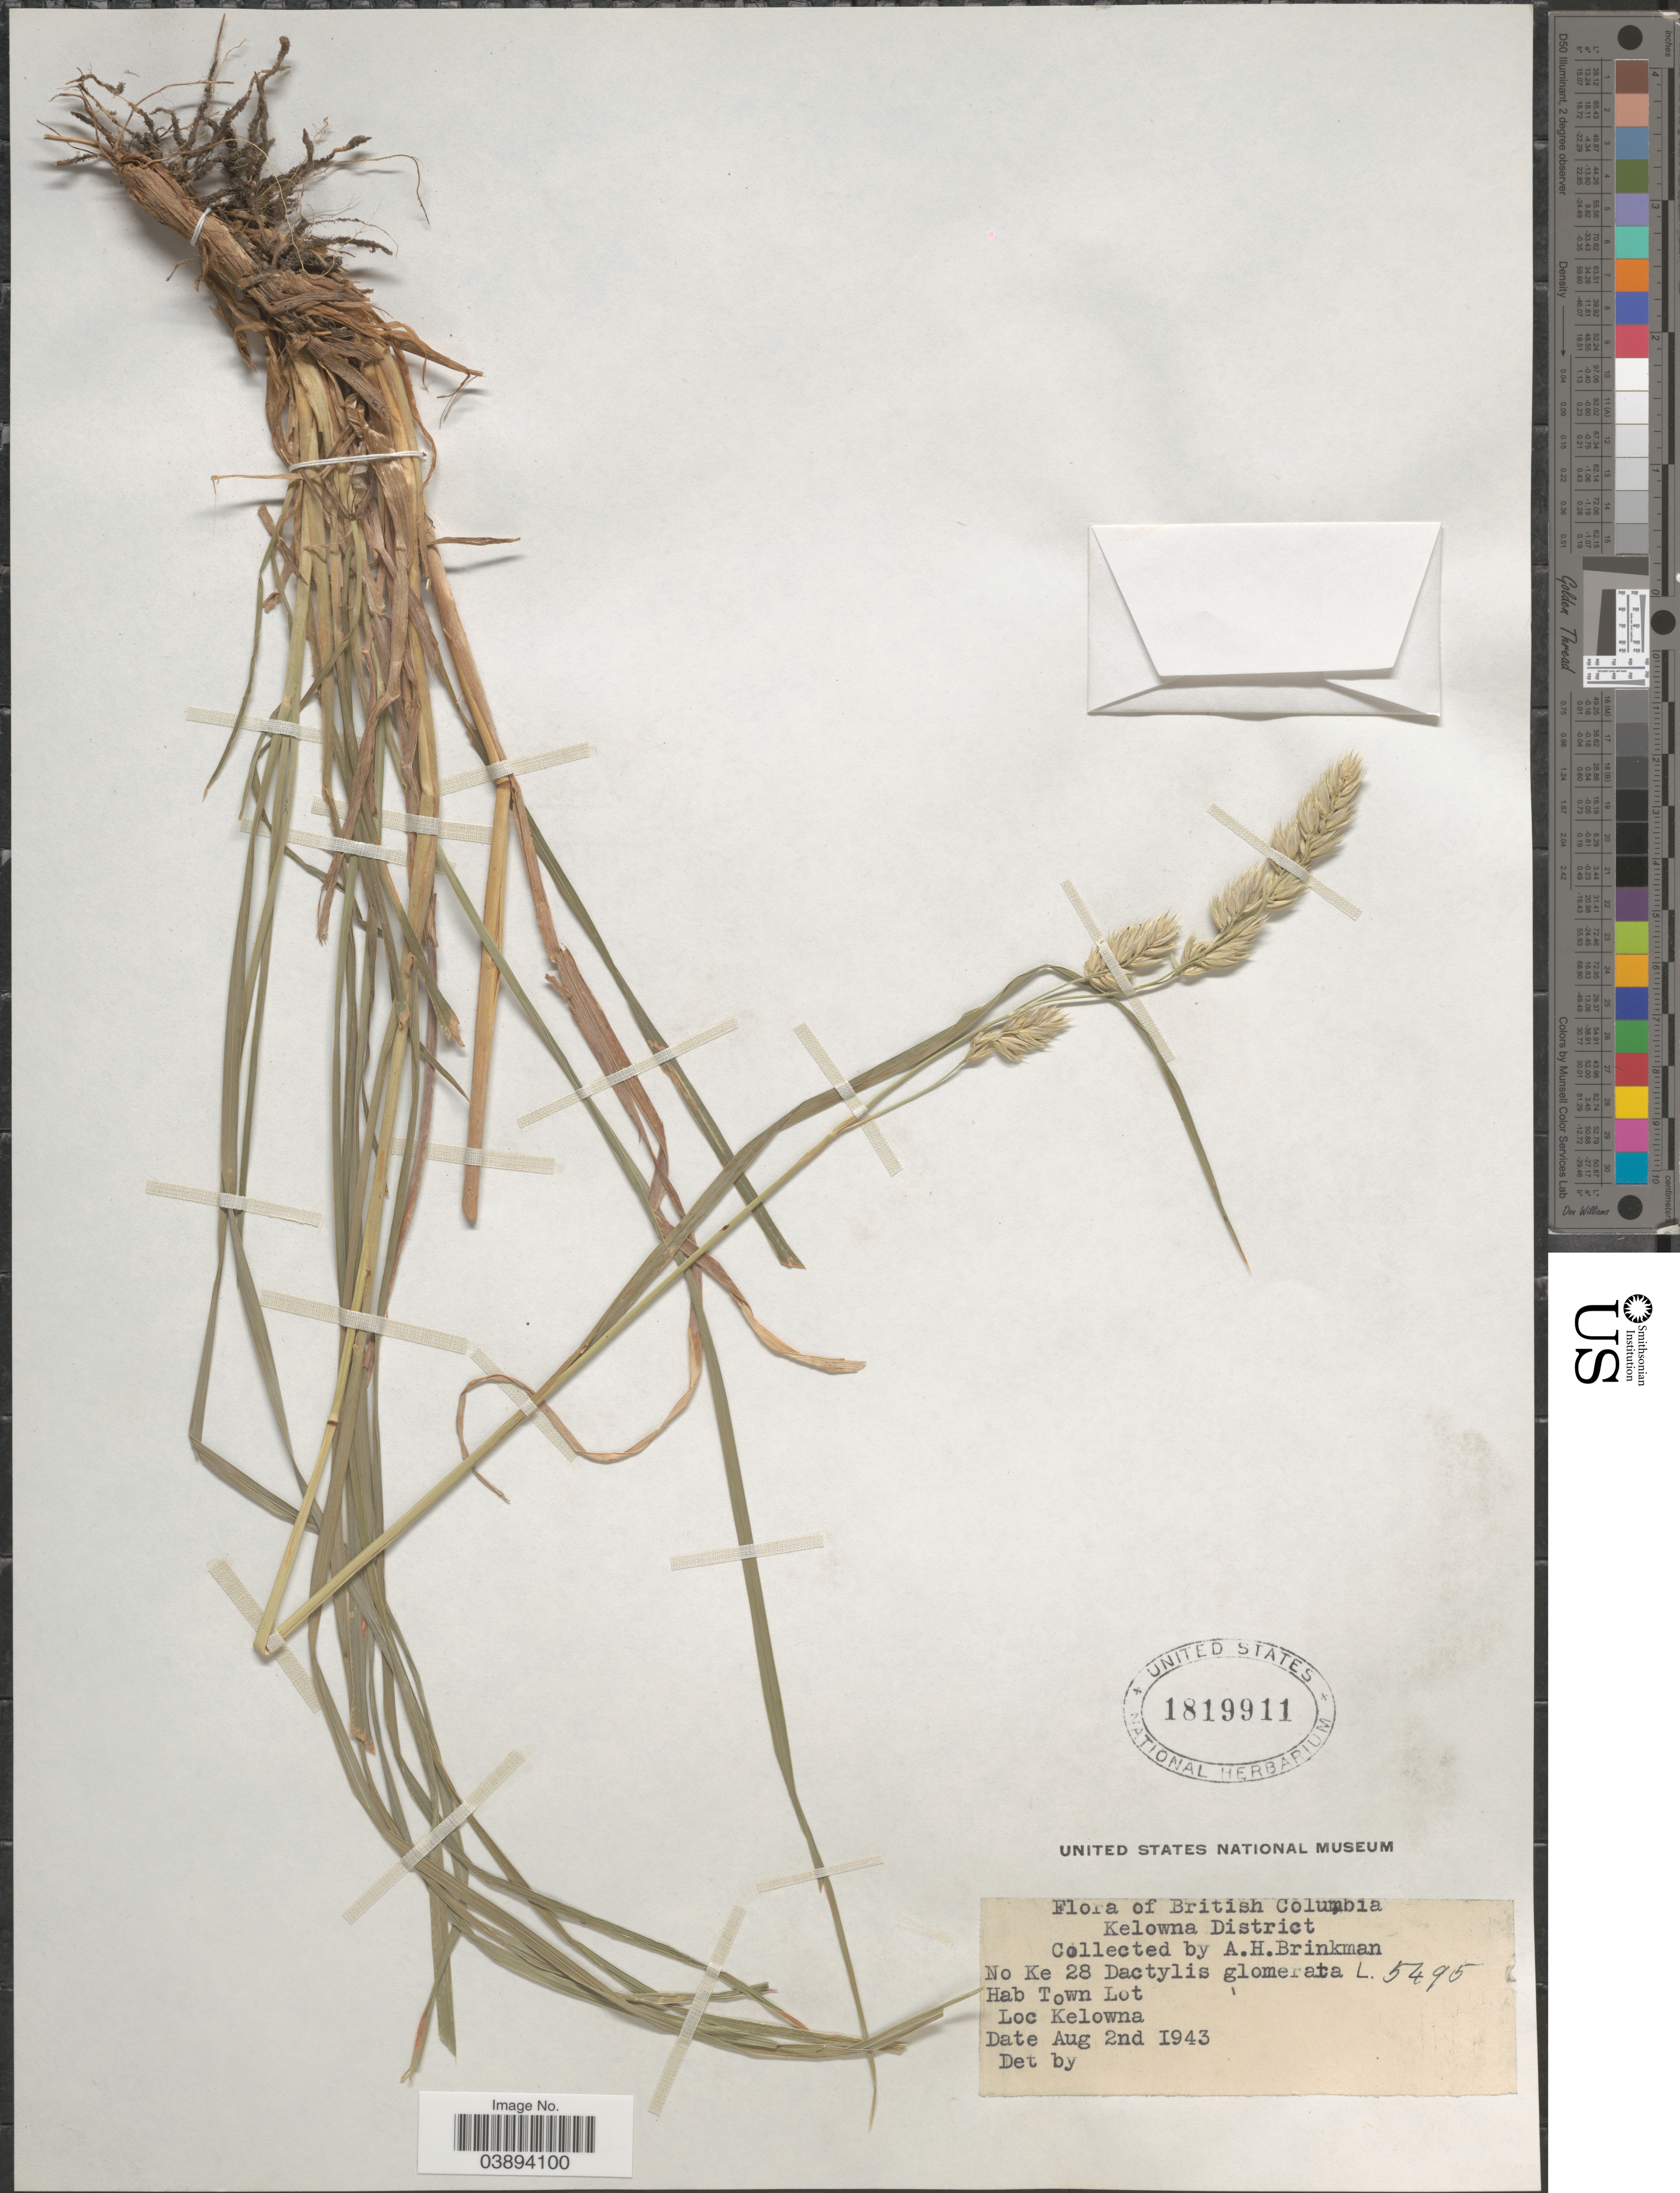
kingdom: Plantae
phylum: Tracheophyta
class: Liliopsida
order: Poales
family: Poaceae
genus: Dactylis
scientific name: Dactylis glomerata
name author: L.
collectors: A. Brinkman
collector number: L5495 ?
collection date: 1943-08-02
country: Canada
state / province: British Columbia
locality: Kelowna District. Town Lot. Kelowna.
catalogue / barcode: US 1819911